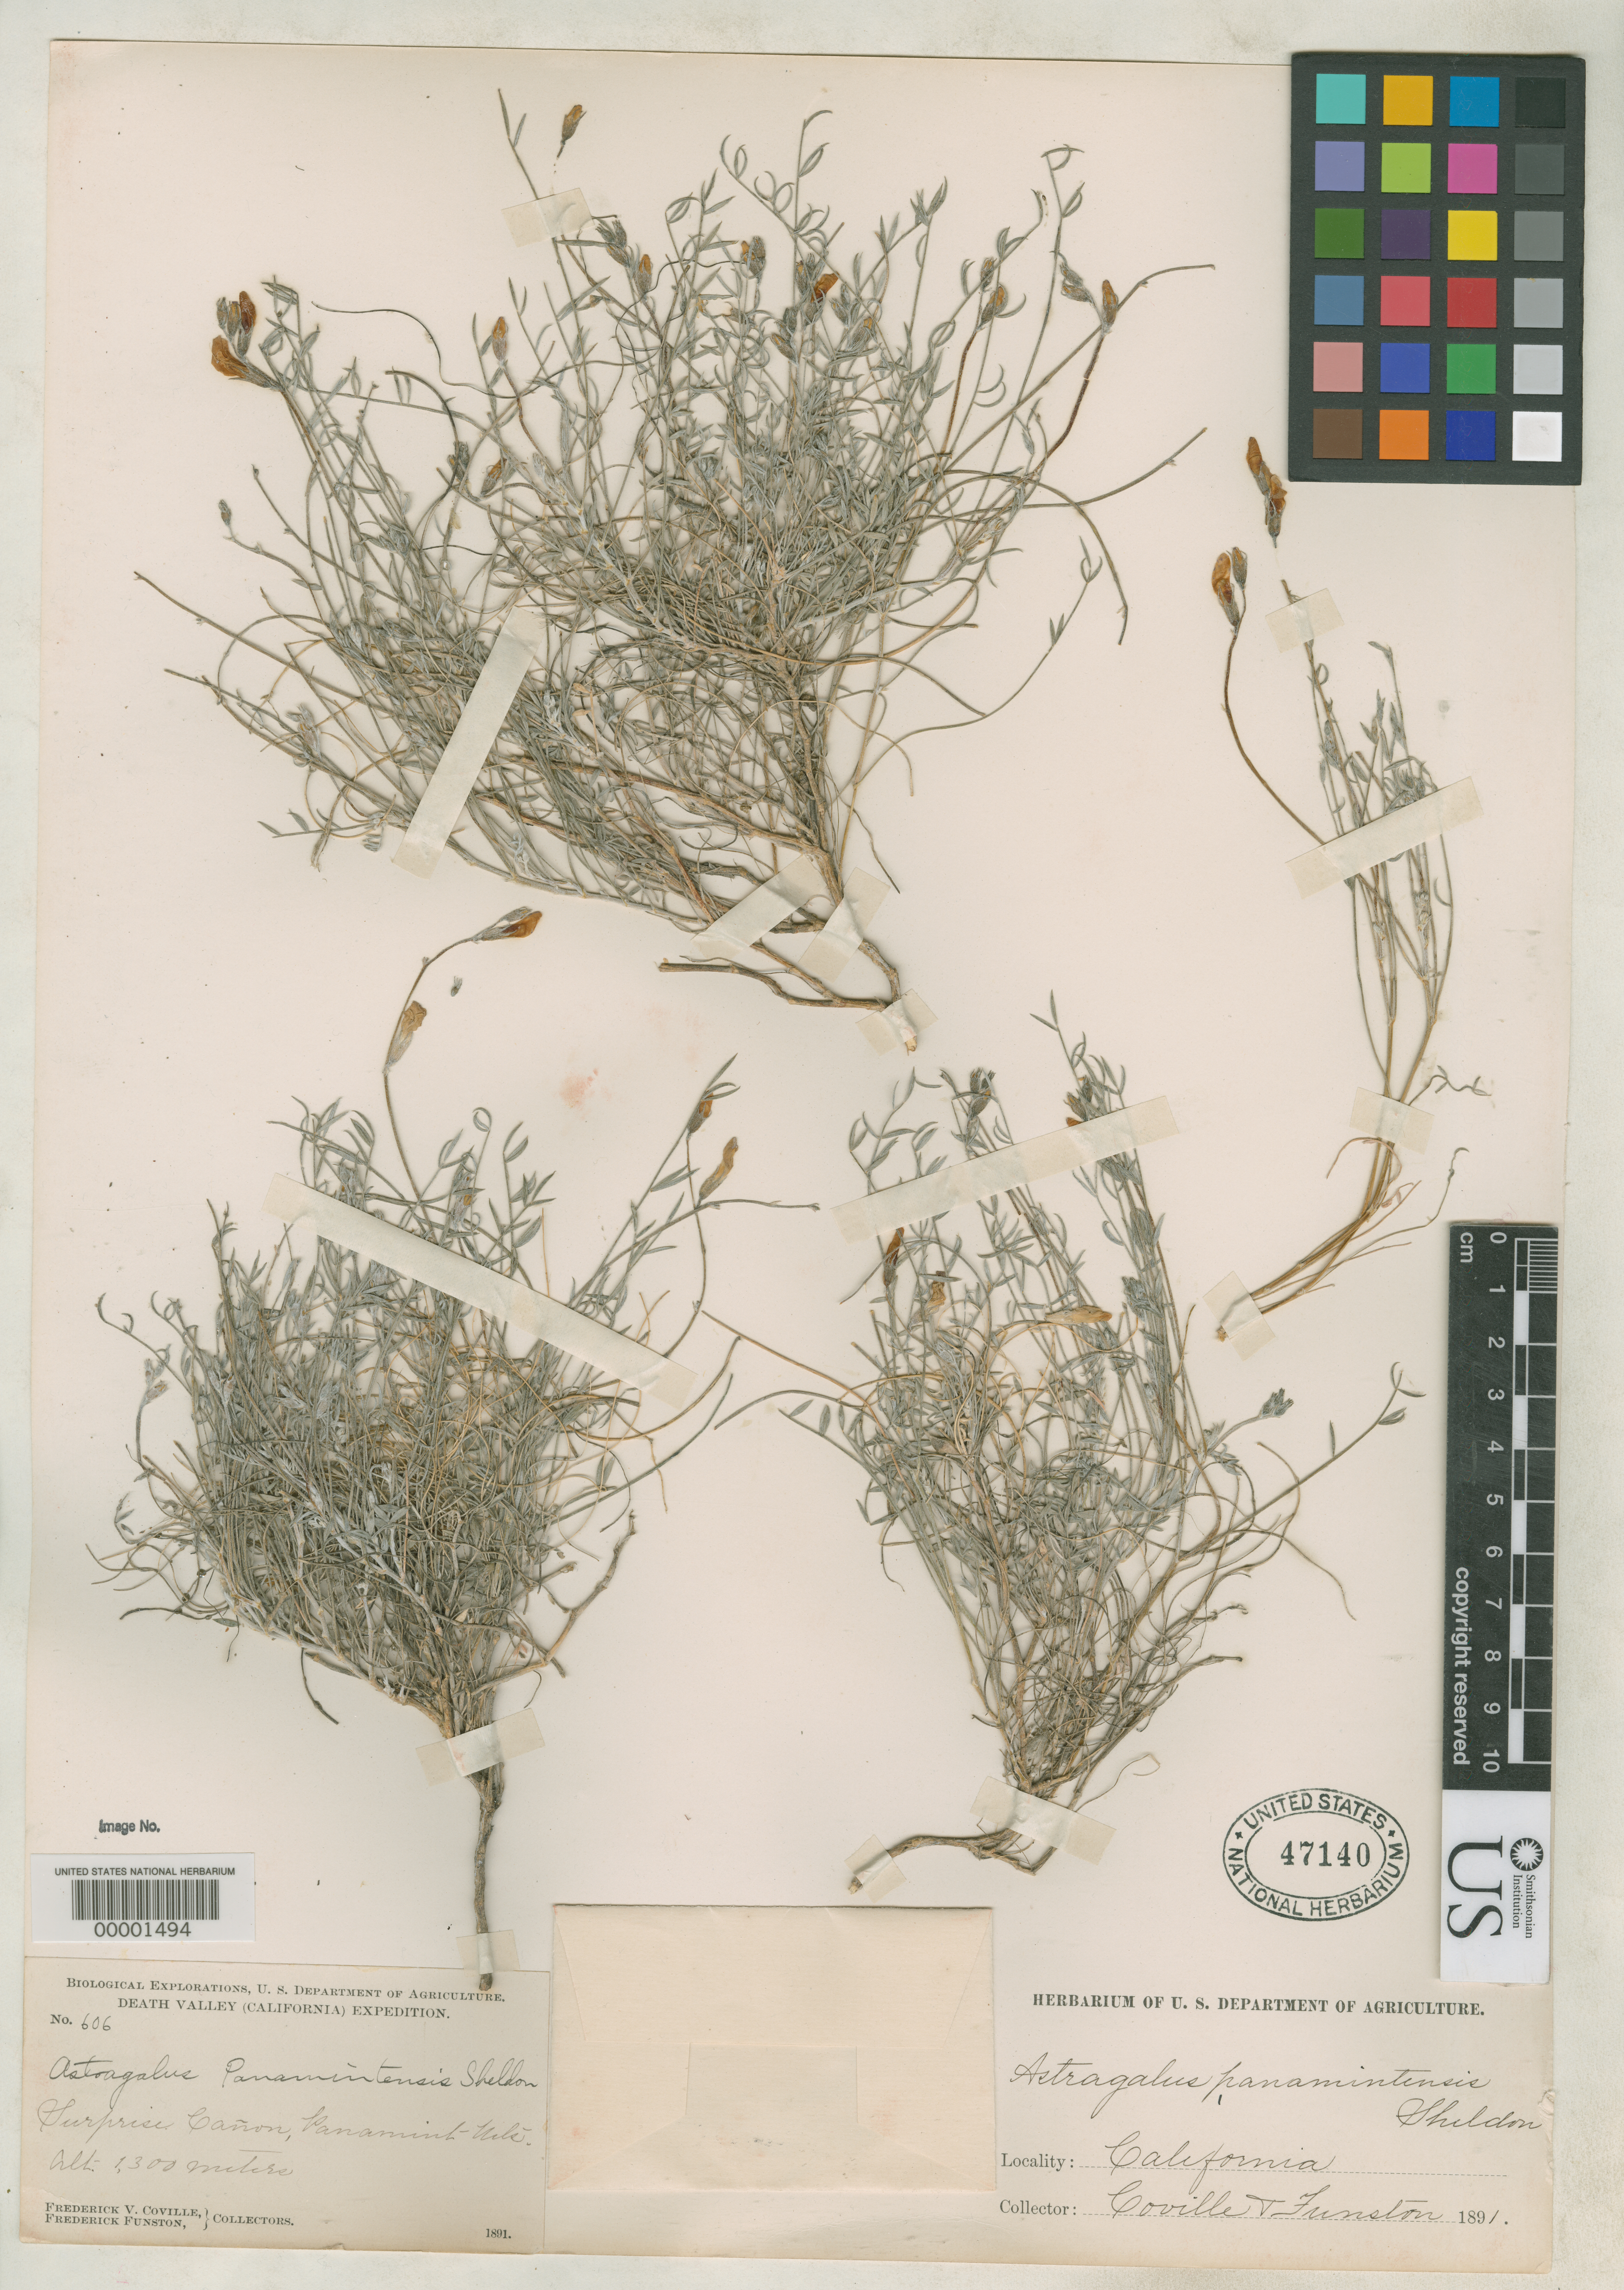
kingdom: Plantae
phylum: Tracheophyta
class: Magnoliopsida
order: Fabales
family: Fabaceae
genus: Astragalus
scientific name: Astragalus panamintensis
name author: E. Sheld. in Coville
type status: Isotype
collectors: F. V. Coville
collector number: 606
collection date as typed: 1891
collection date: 1891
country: United States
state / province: California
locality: Surprise Canon, Panamint Mountains.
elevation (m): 1300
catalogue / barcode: US 47140